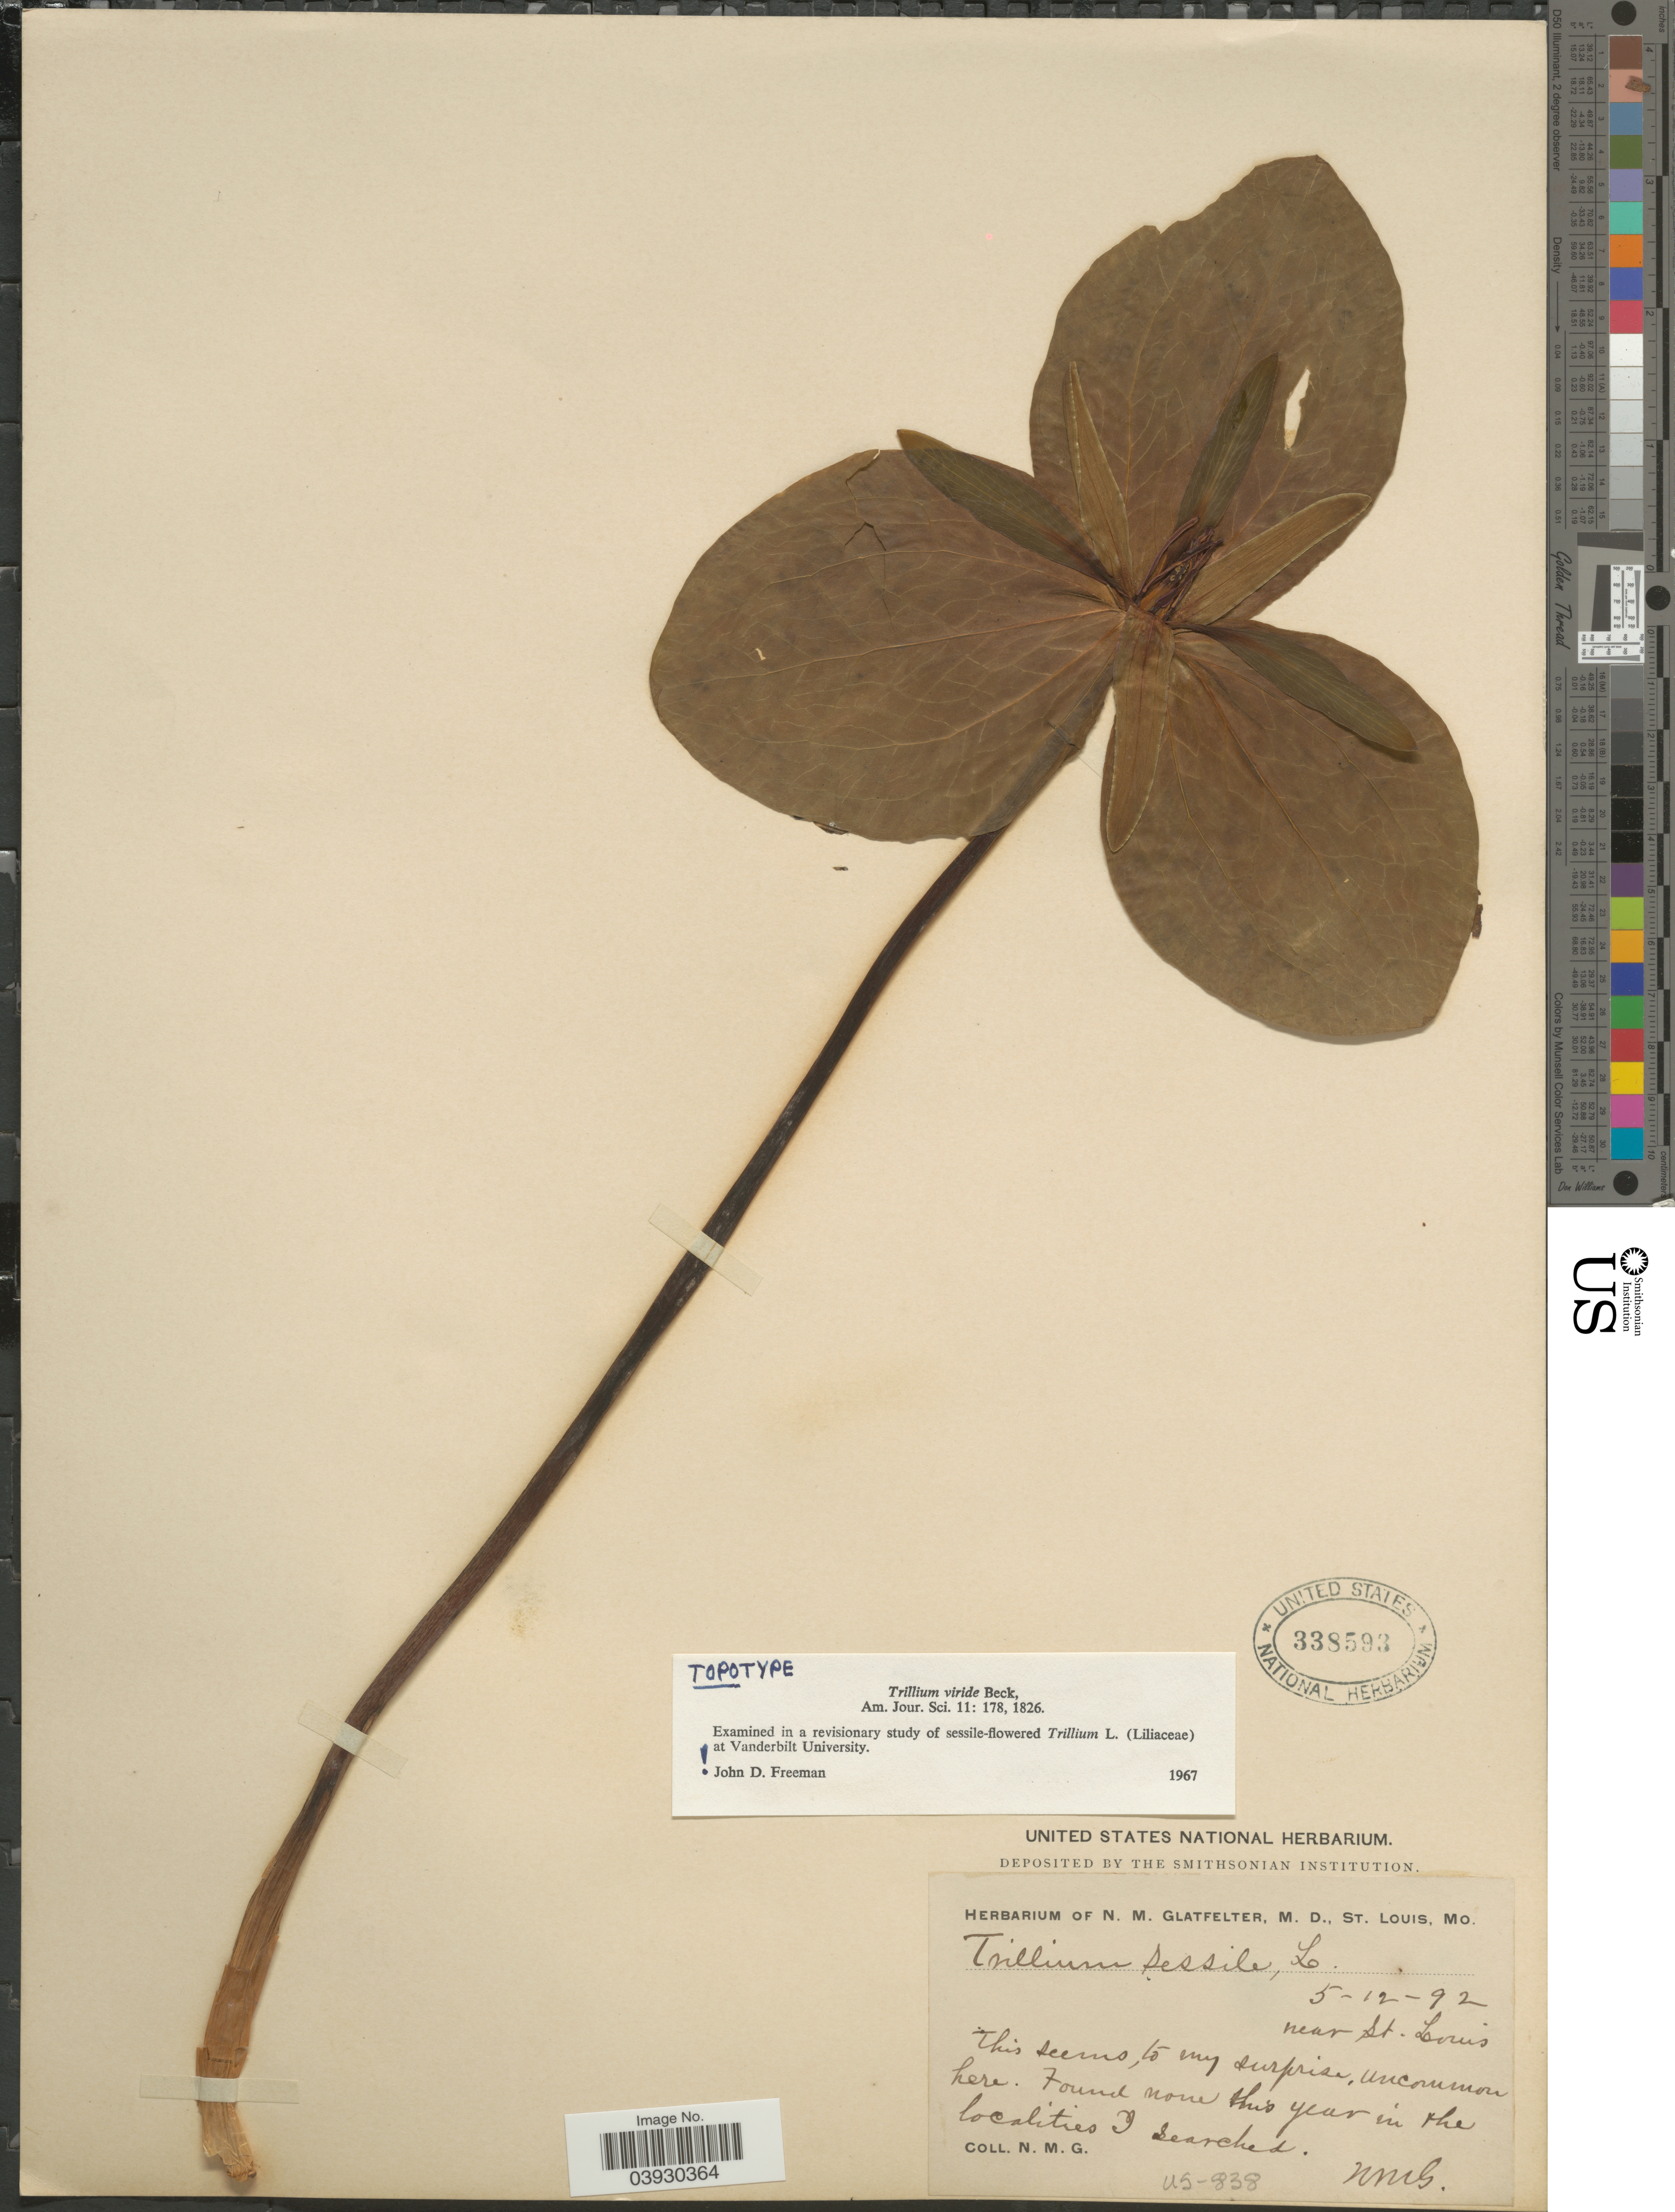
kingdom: Plantae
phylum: Tracheophyta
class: Liliopsida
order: Liliales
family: Melanthiaceae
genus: Trillium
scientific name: Trillium viride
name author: L.C. Beck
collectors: N. M. Glatfelter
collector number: US-838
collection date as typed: Transcribed d/m/y: 12/5/92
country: United States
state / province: Missouri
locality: Near St. Louis.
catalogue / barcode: US 338593